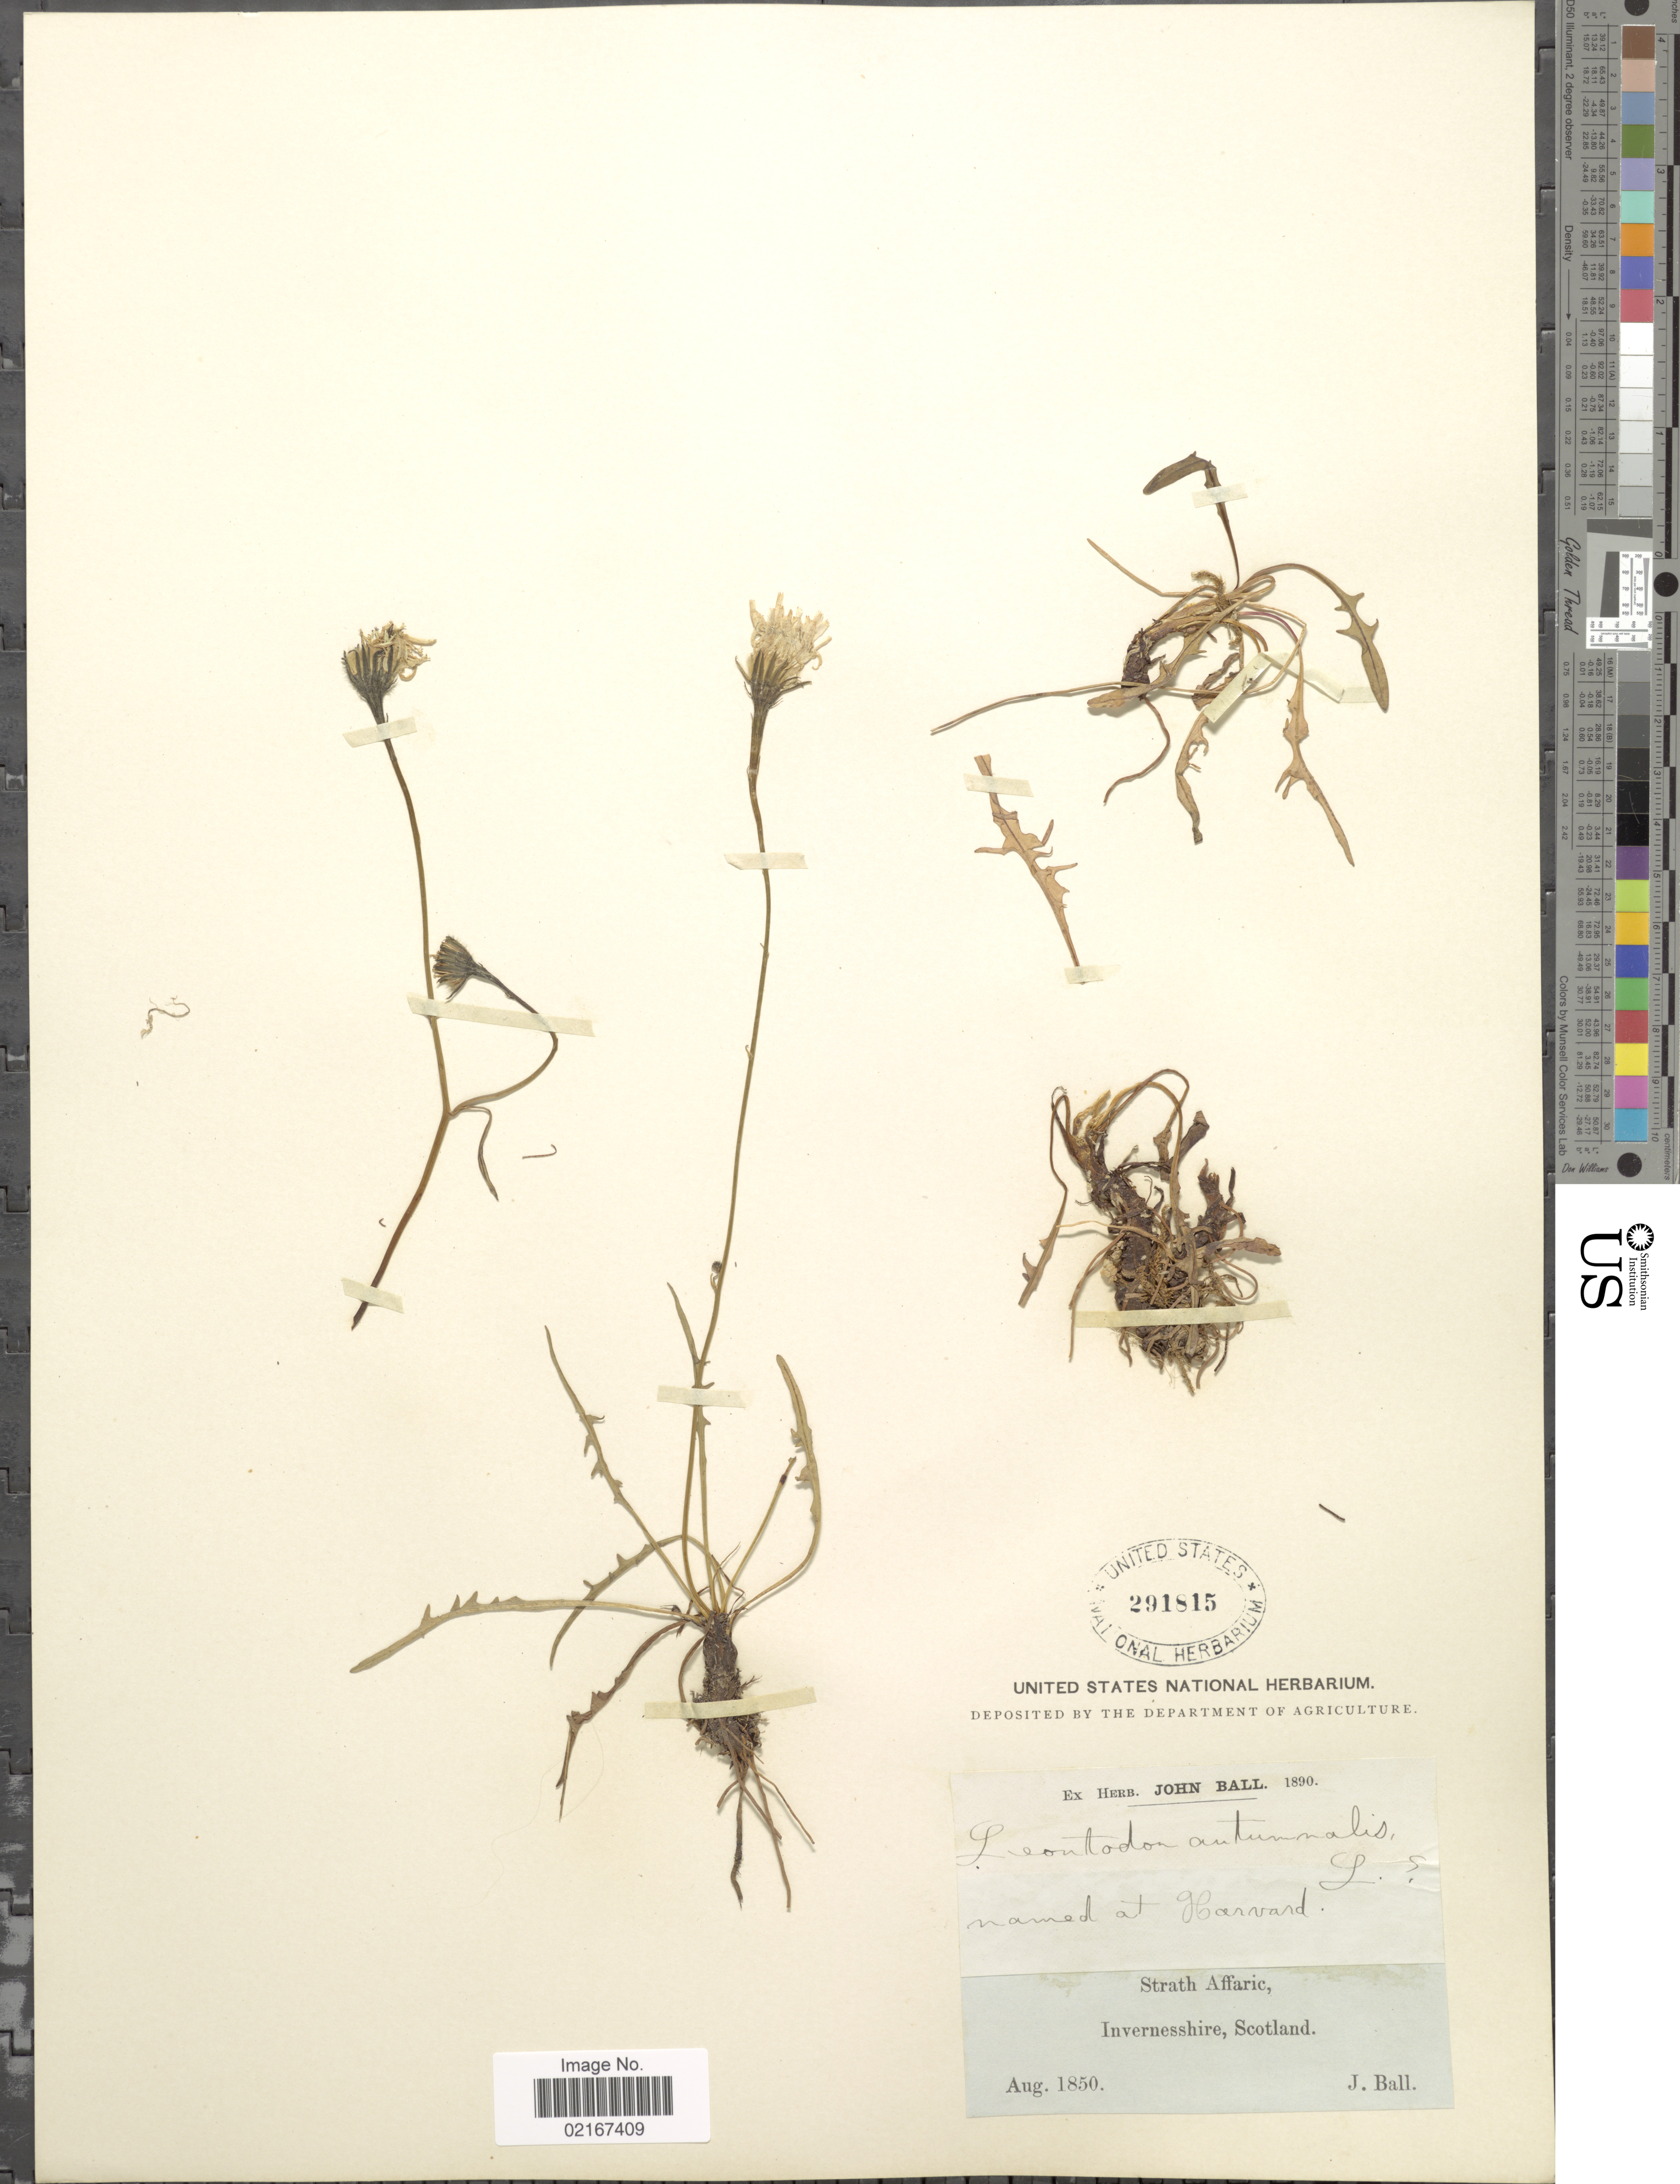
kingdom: Plantae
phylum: Tracheophyta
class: Magnoliopsida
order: Asterales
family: Asteraceae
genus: Leontodon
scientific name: Leontodon autumnalis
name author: L.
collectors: J. Ball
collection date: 1850-08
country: United Kingdom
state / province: Scotland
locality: Strath Affaric, Invernesshire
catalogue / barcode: US 291815